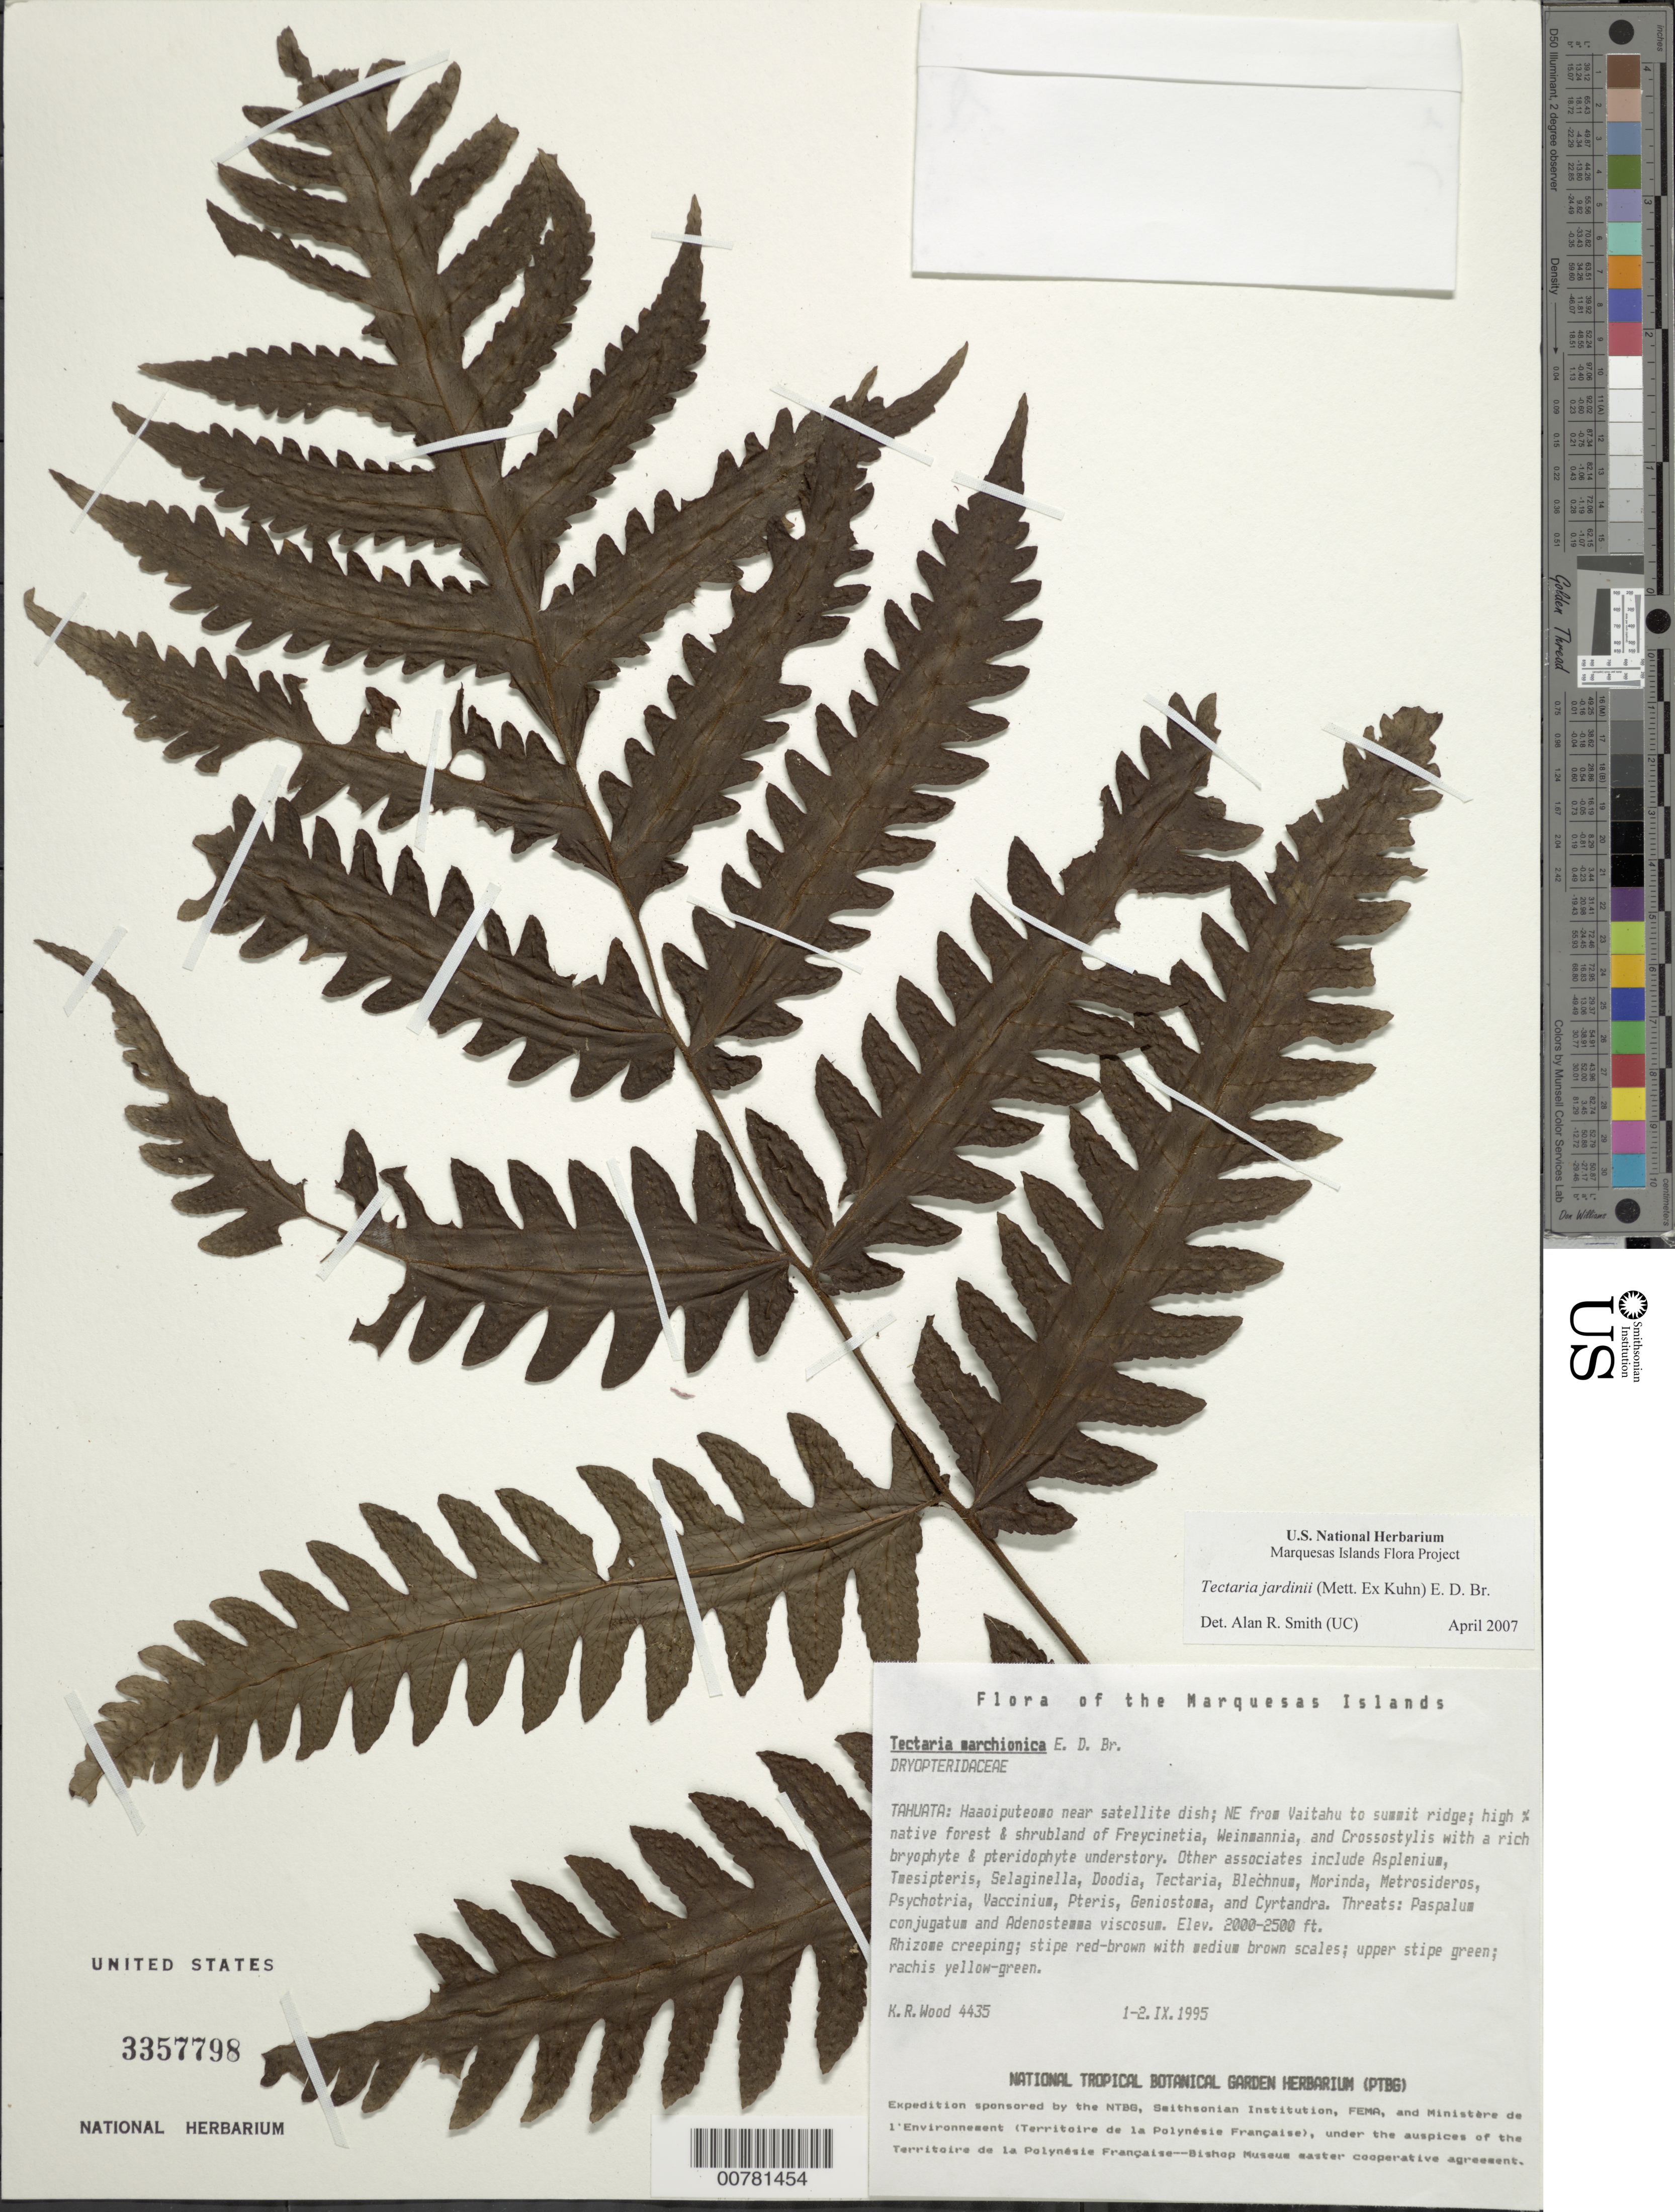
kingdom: Plantae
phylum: Tracheophyta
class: Polypodiopsida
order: Polypodiales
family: Tectariaceae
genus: Tectaria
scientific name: Tectaria jardinii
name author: (Mett. ex Kuhn) E.D. Br.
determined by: Smith, Alan R., (UC)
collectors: K. R. Wood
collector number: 4435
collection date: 1995-09-01/1995-09-02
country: French Polynesia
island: Tahuata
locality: Haaoiputeoma, near satelite dish, NE from Vaitahu to summit ridge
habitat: Freycinetia - Weinmannia w/ Crossostylis; high % native forest & shrubland w/ rich bryophyte & pteridophyte understory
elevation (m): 610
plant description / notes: Paspalum conjugatum, Adenostemma viscosum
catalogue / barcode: US 3357798